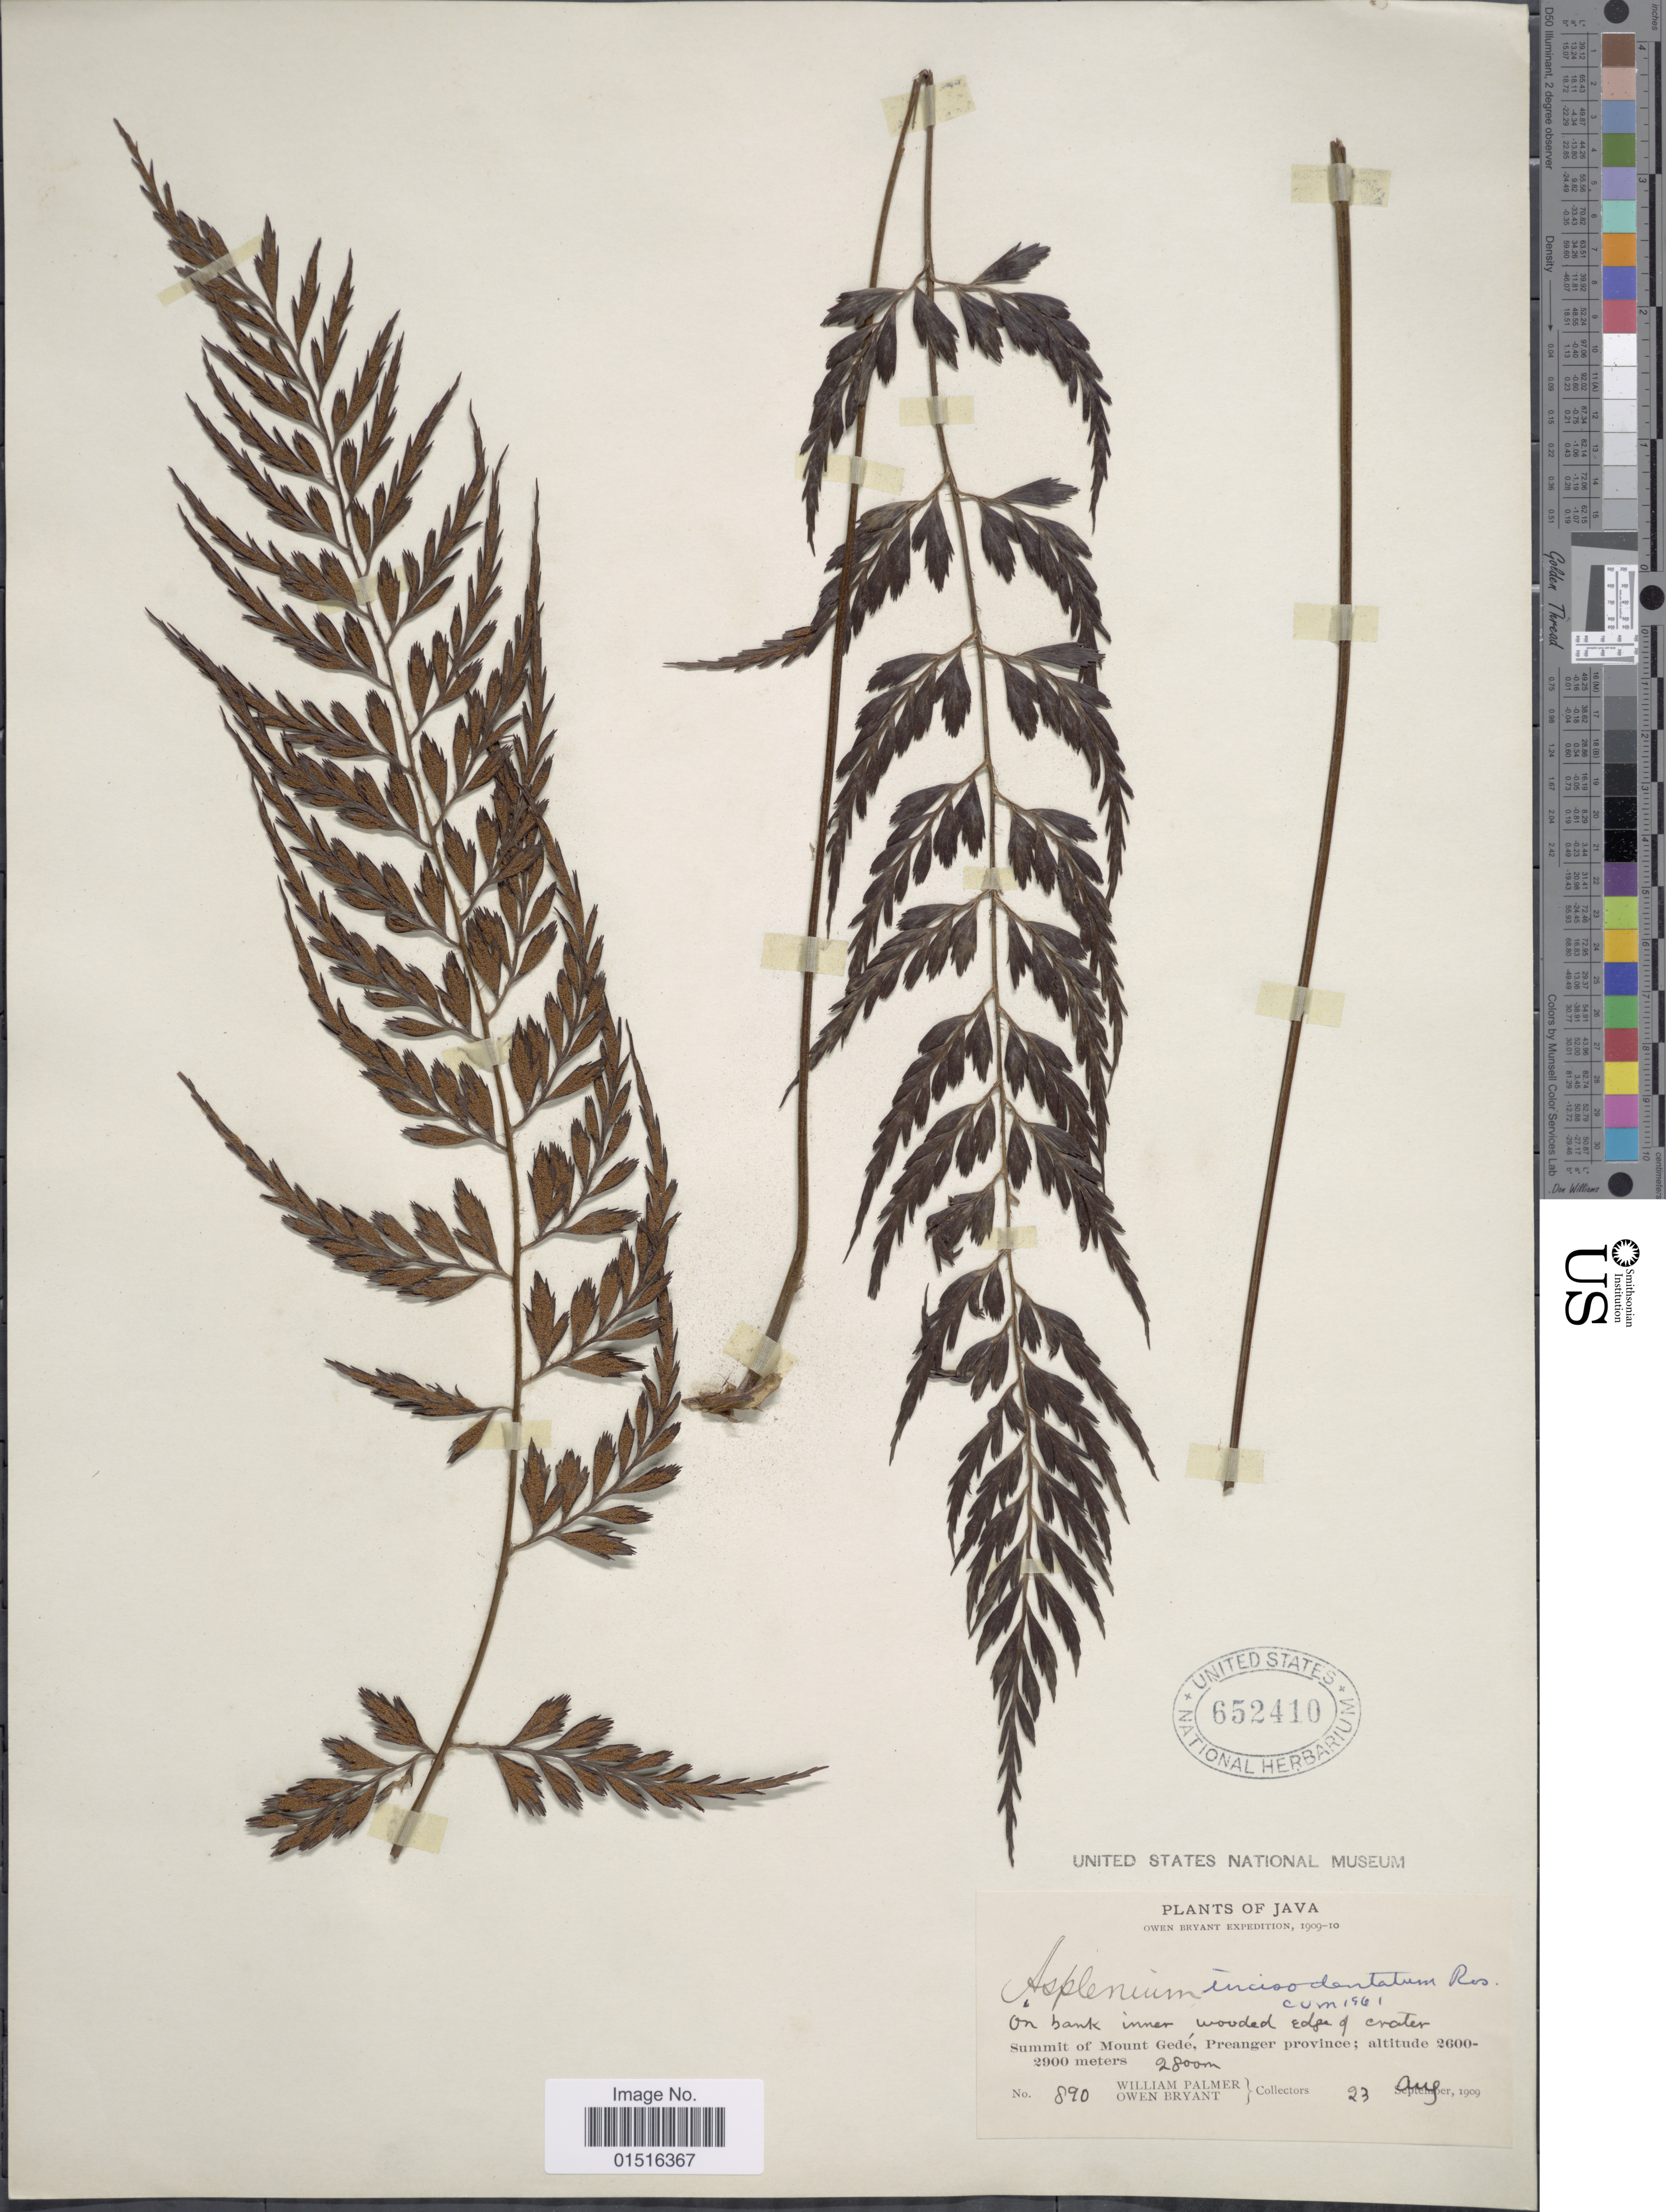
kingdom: Plantae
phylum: Tracheophyta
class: Polypodiopsida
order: Polypodiales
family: Aspleniaceae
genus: Asplenium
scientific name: Asplenium incisodentatum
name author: Rosenst.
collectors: W. Palmer & O. Bryant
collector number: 890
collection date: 1909-08-23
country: Indonesia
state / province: Java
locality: Summit of Mount Gede, Preanger Province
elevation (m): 2800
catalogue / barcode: US 652410